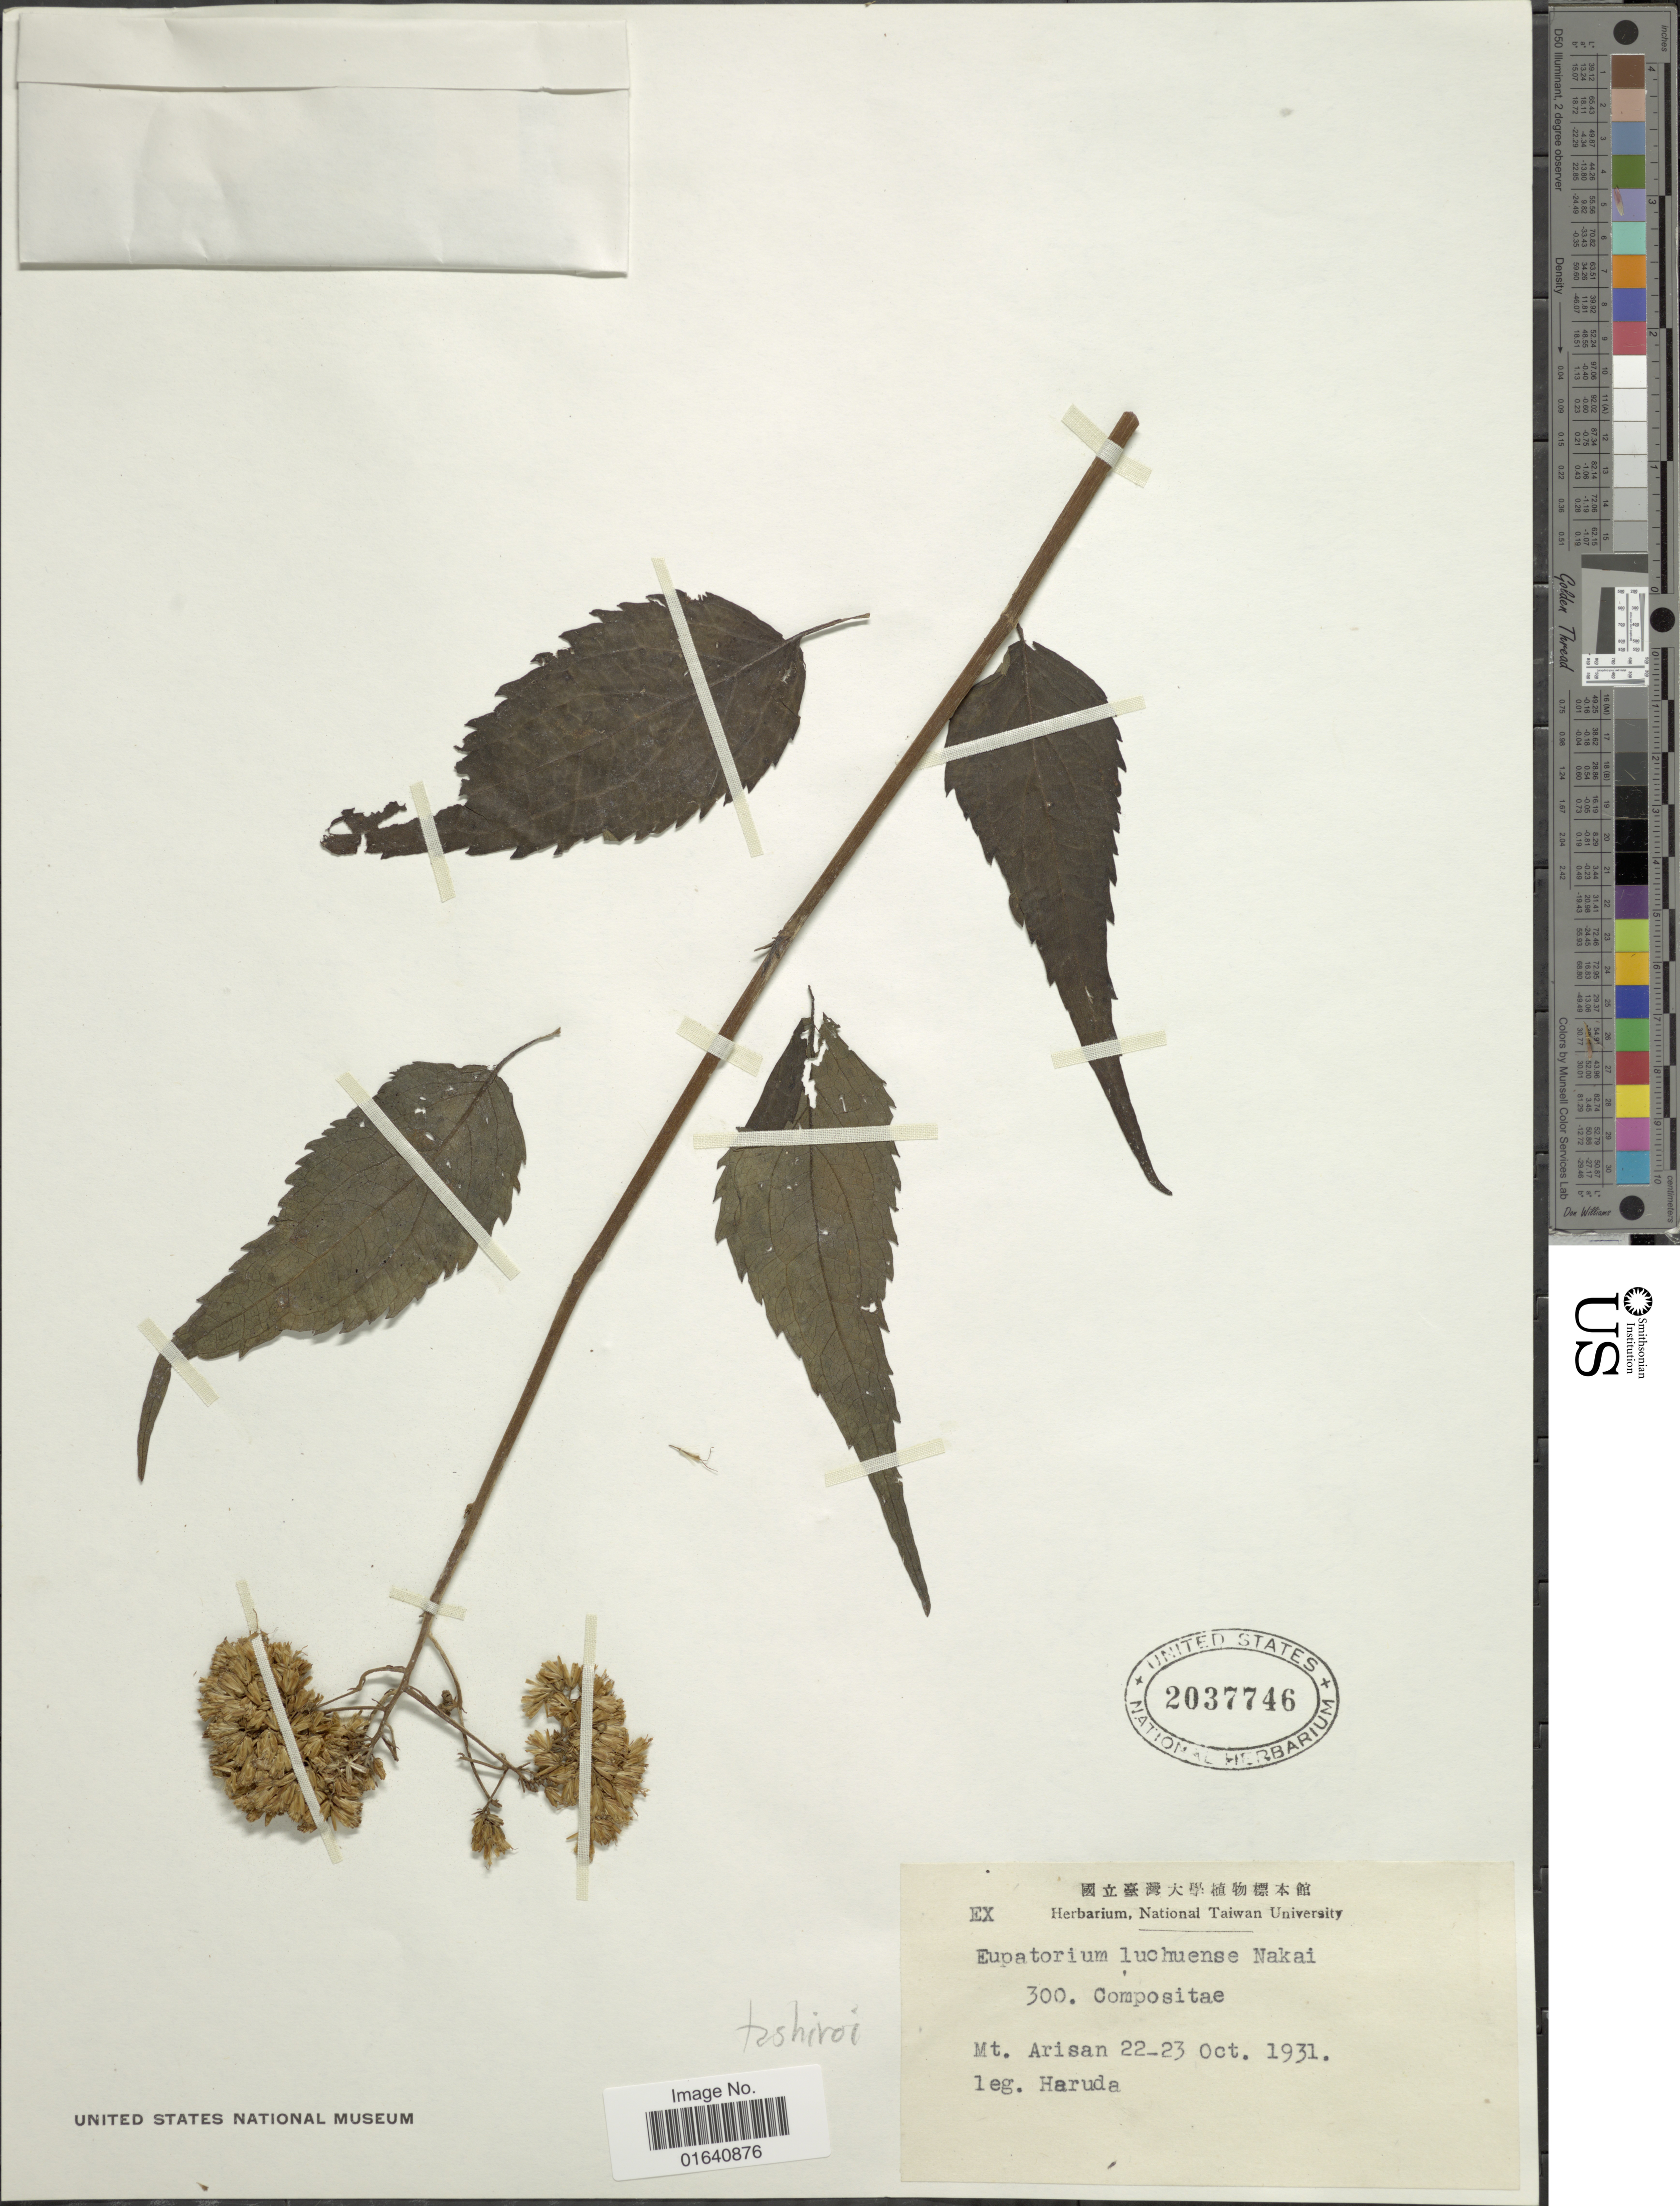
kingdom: Plantae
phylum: Tracheophyta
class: Magnoliopsida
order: Asterales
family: Asteraceae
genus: Eupatorium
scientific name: Eupatorium tashiroi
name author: Hayata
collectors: Haruda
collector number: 300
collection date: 1931-10-22/1931-10-23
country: Taiwan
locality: Mt. Arisan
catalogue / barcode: US 2037746